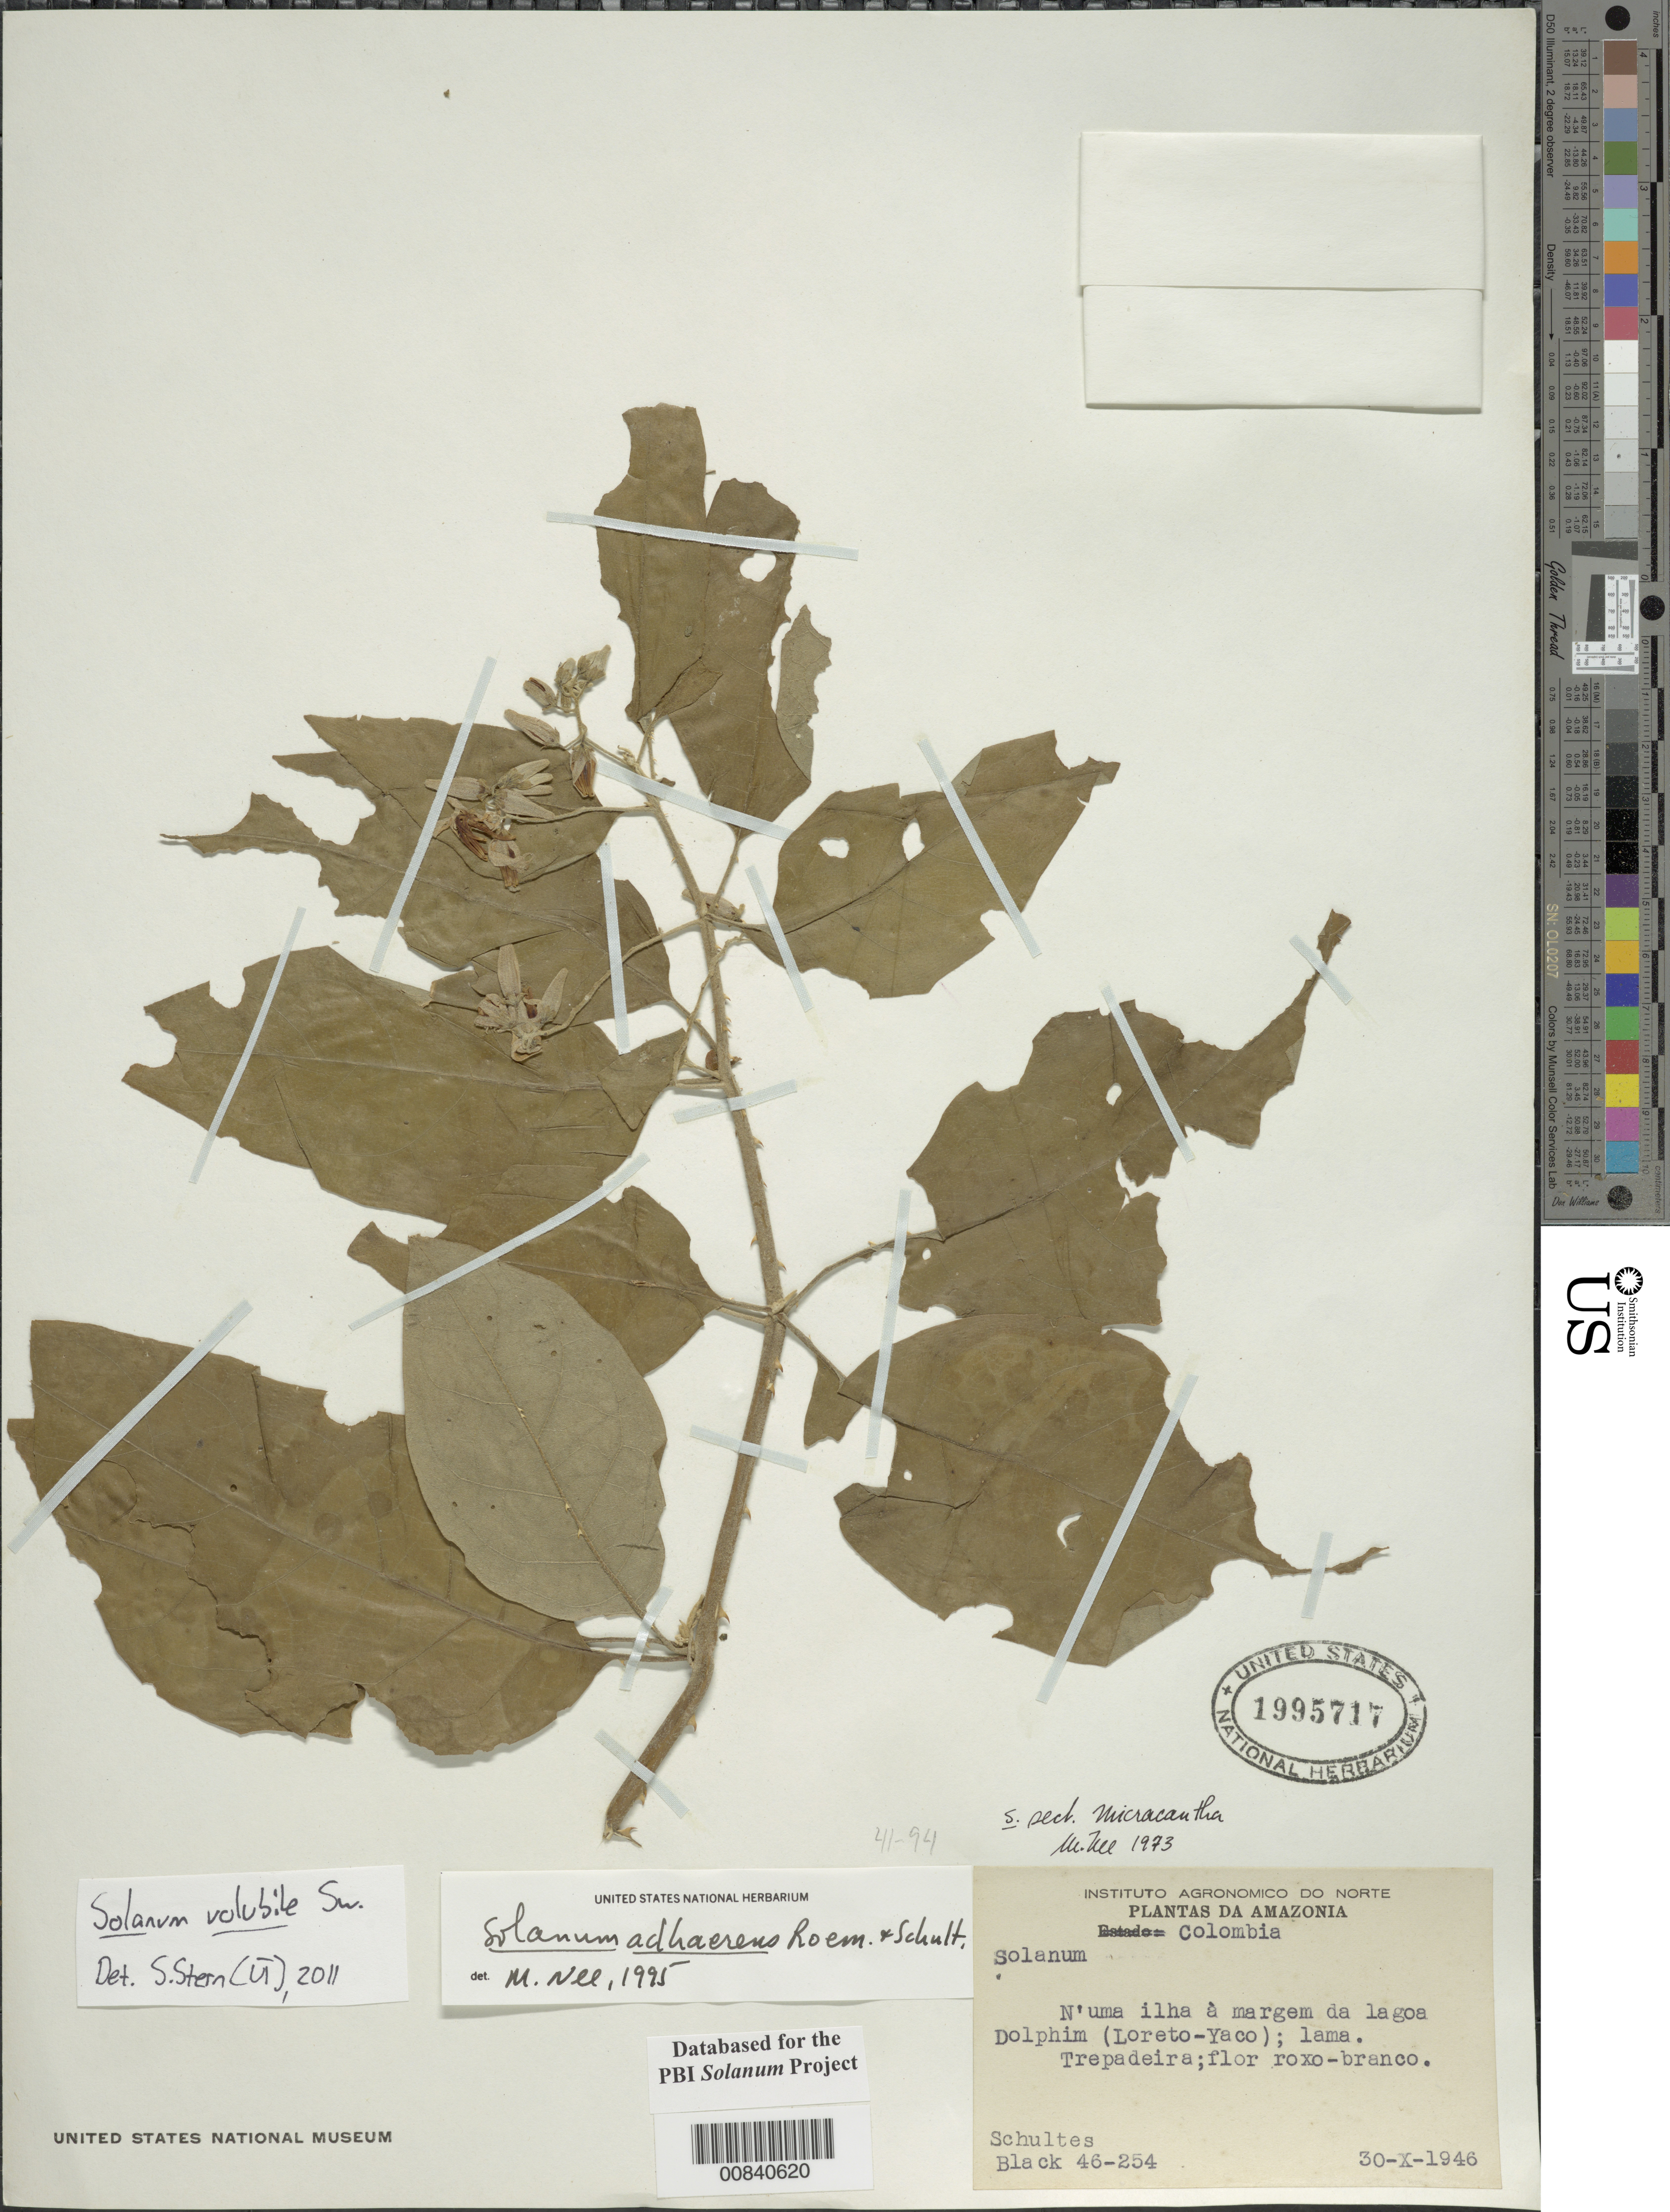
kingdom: Plantae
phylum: Tracheophyta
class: Magnoliopsida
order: Solanales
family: Solanaceae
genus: Solanum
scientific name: Solanum volubile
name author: Sw.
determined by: Stern, S. R., (UT)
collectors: R. E. Schultes & -- Black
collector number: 46-254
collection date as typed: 30 Oct 1946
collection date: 1946-10-30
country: Colombia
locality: N'uma ilha à margem da lagoa Dolphim (Loreto- Yaco); lama.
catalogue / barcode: US 1995717